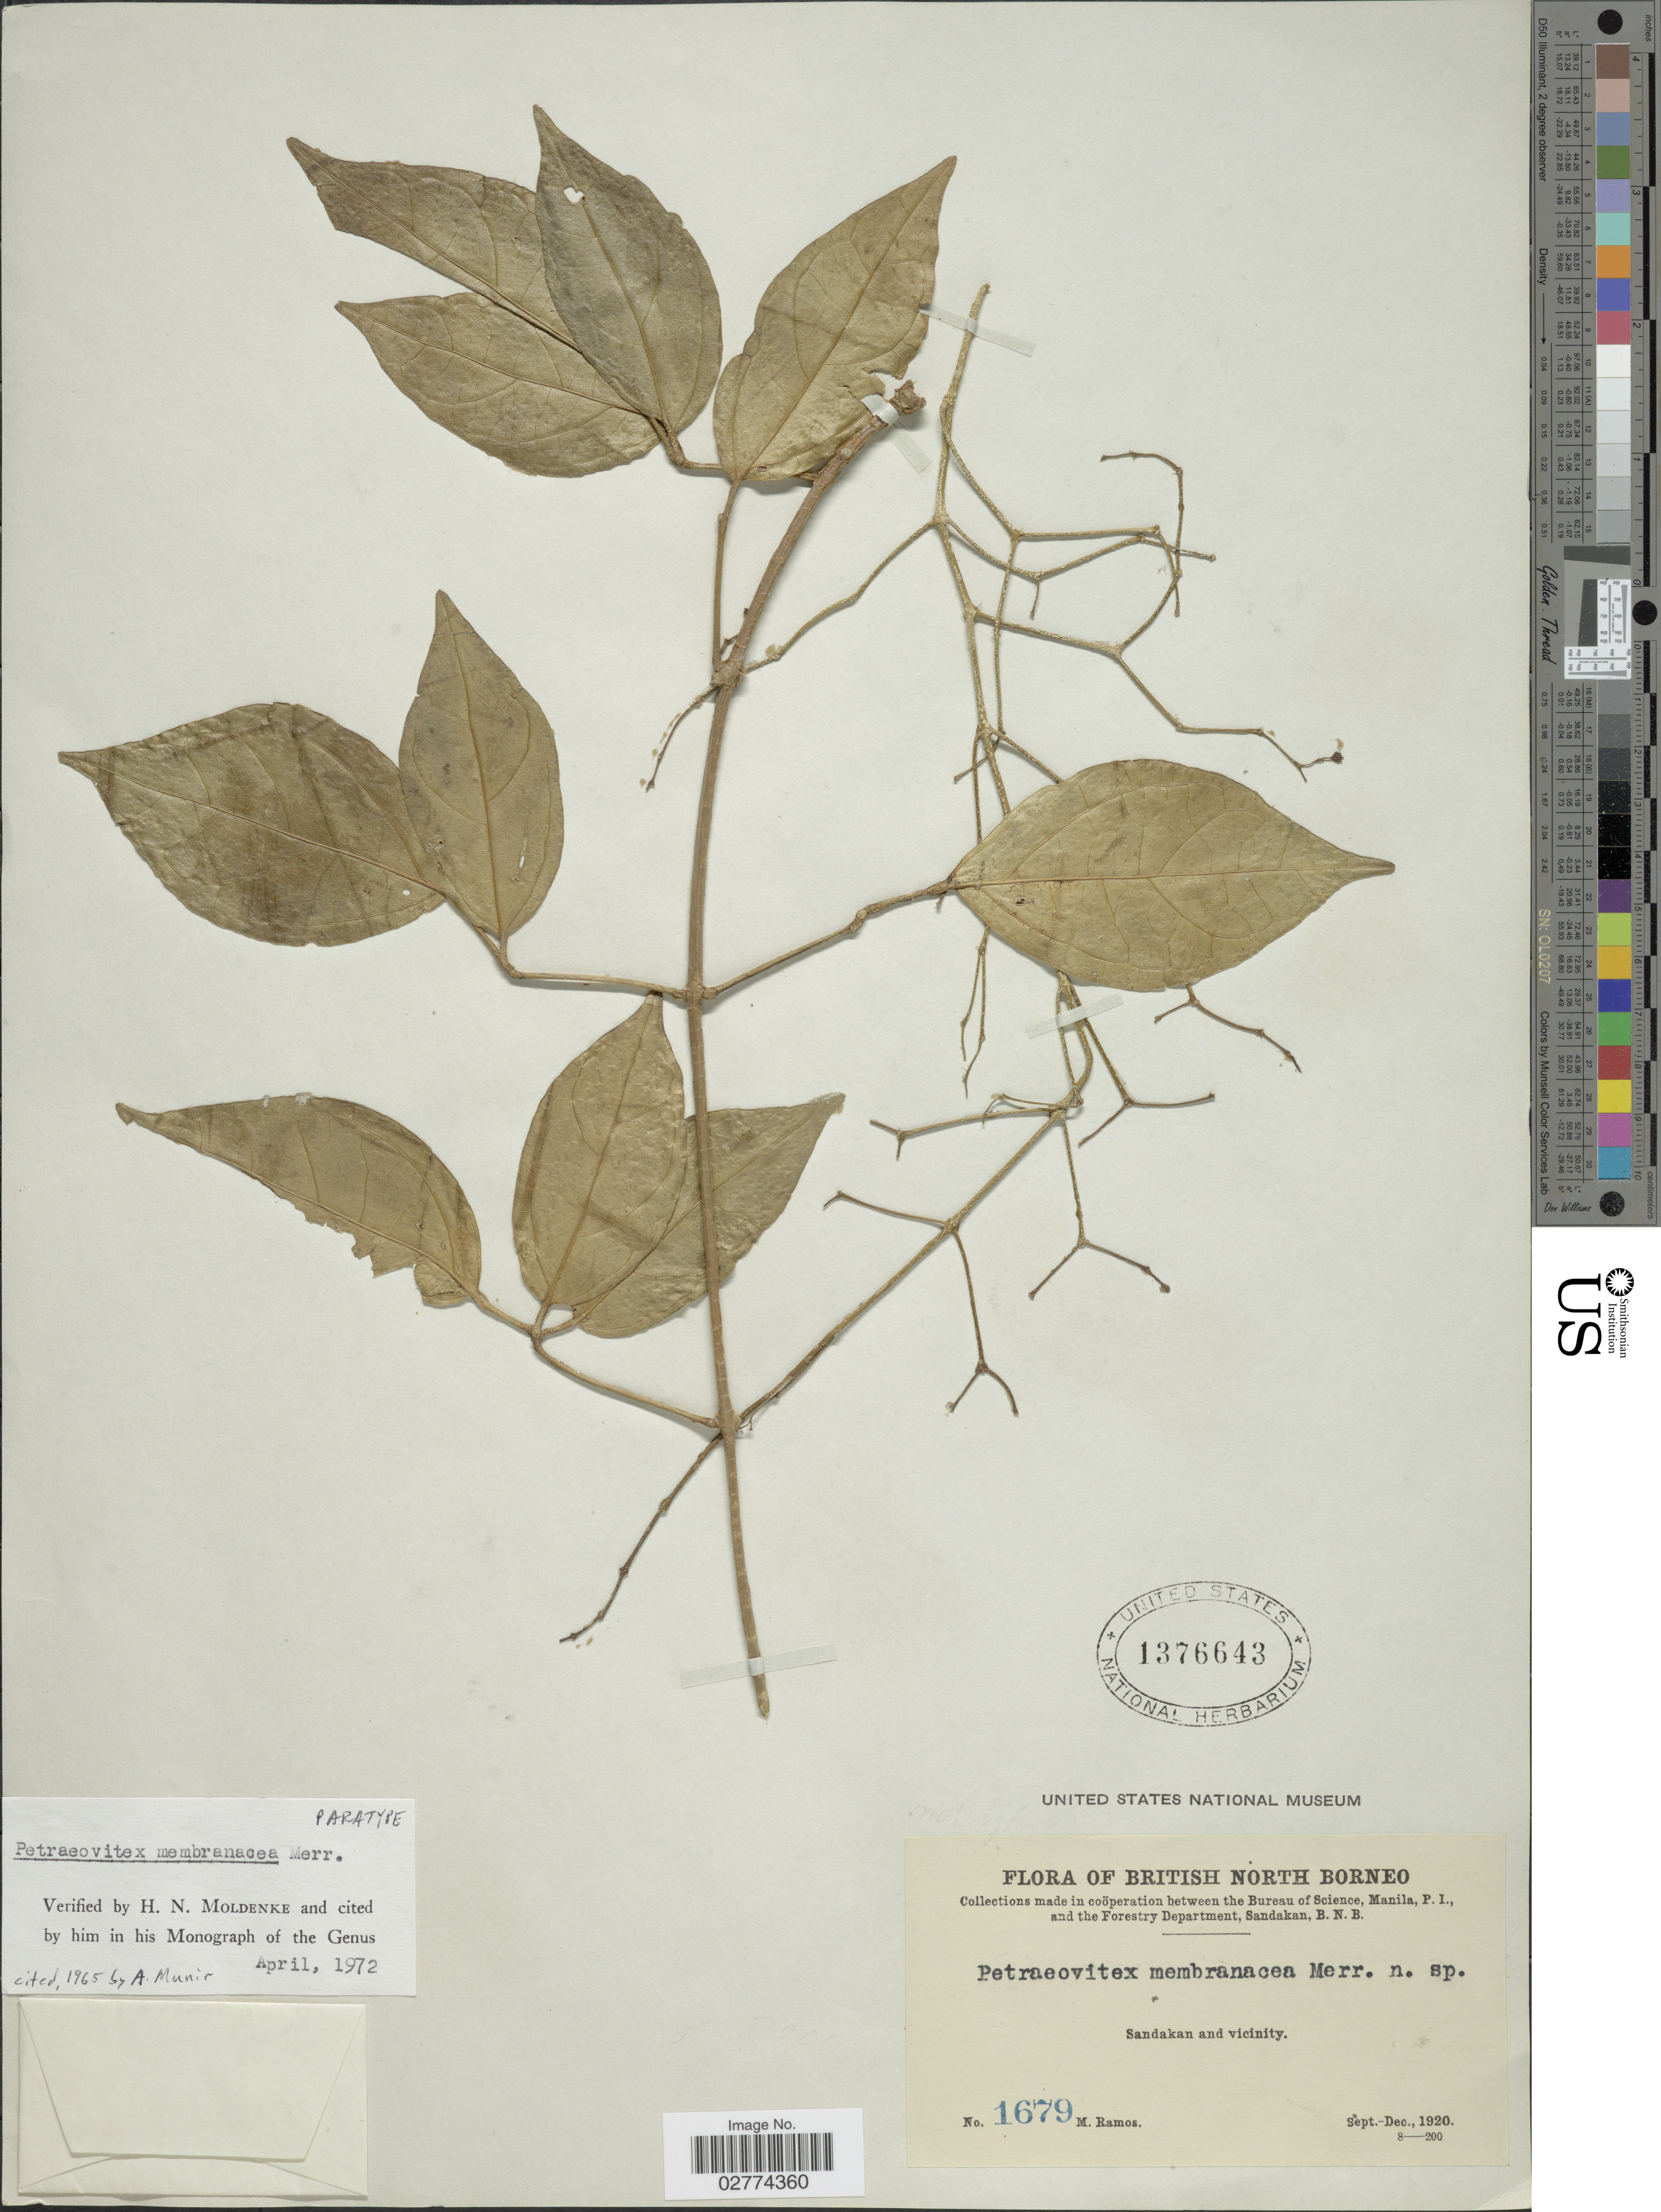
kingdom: Plantae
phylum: Tracheophyta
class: Magnoliopsida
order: Lamiales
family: Lamiaceae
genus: Petraeovitex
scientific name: Petraeovitex membranacea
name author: Merr.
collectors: M. Ramos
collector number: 1679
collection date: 1920-09/1920-12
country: Malaysia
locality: British North Borneo. Sandakan and vicinity.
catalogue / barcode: US 1376643